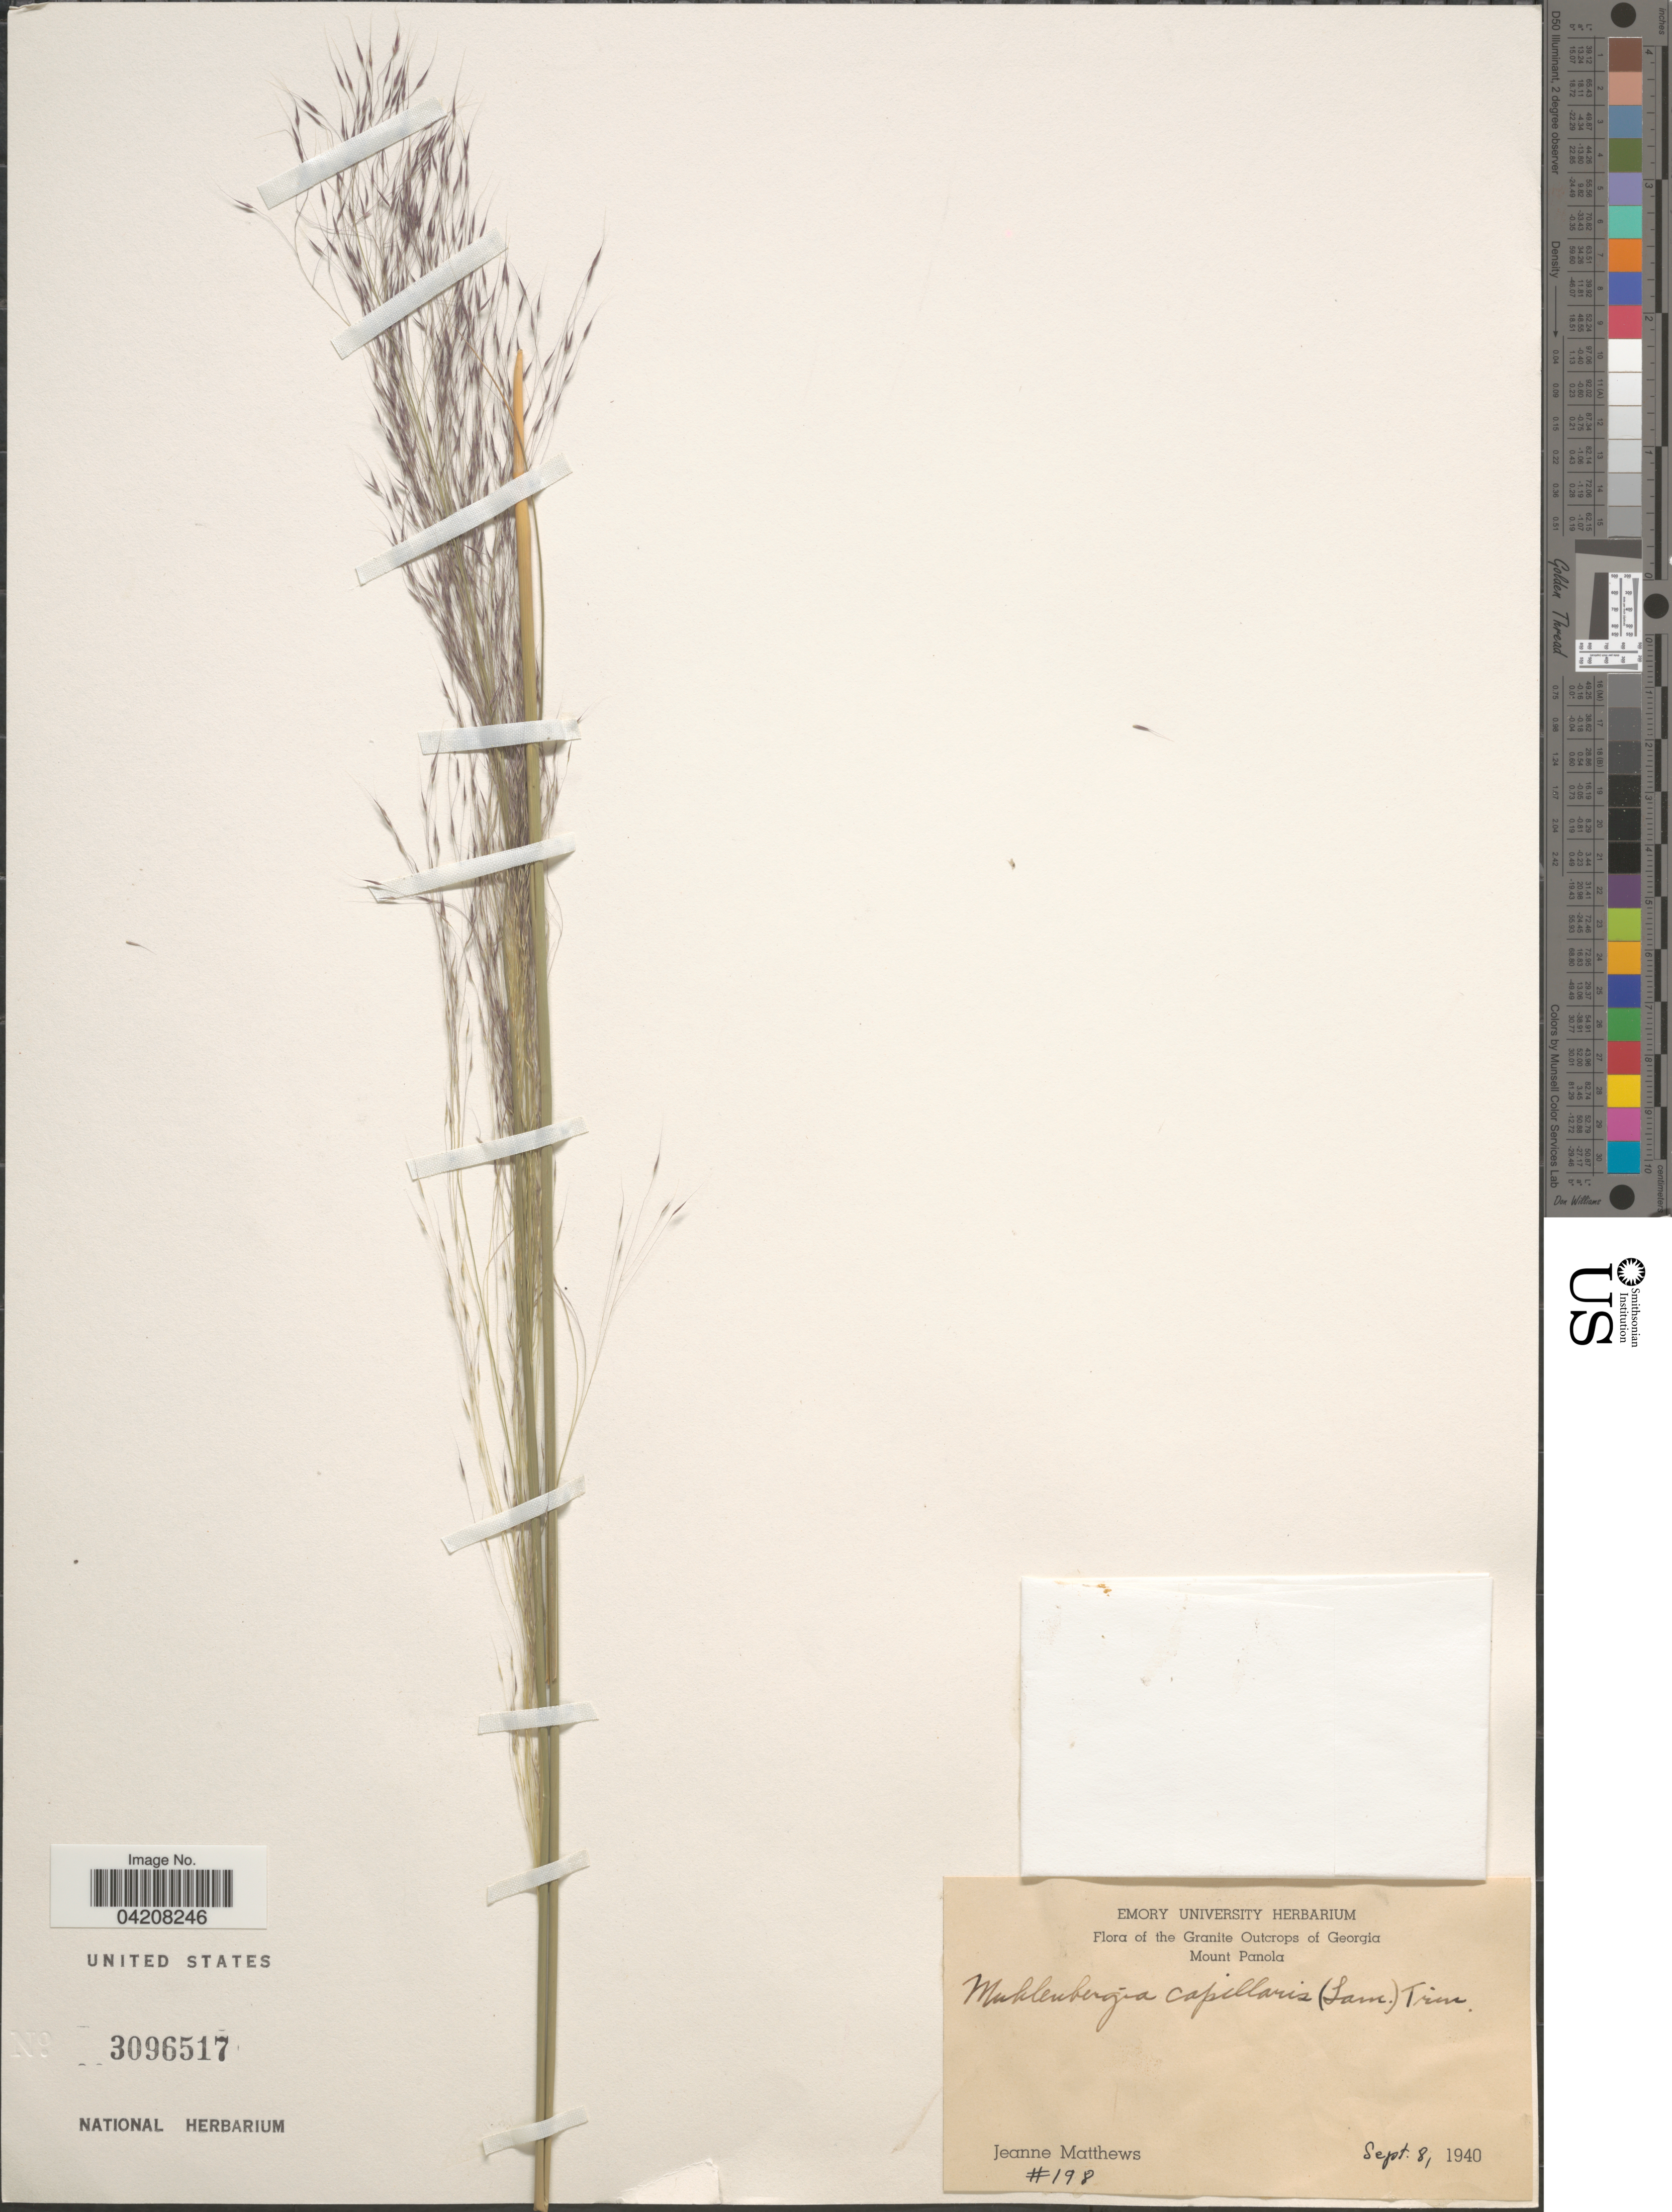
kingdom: Plantae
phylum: Tracheophyta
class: Liliopsida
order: Poales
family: Poaceae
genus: Muhlenbergia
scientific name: Muhlenbergia capillaris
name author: (Lam.) Trin.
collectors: J. F. Matthews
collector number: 198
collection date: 1940-09-08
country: United States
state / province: Georgia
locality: Granite Outcrops. Mount Panola.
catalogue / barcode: US 3096517